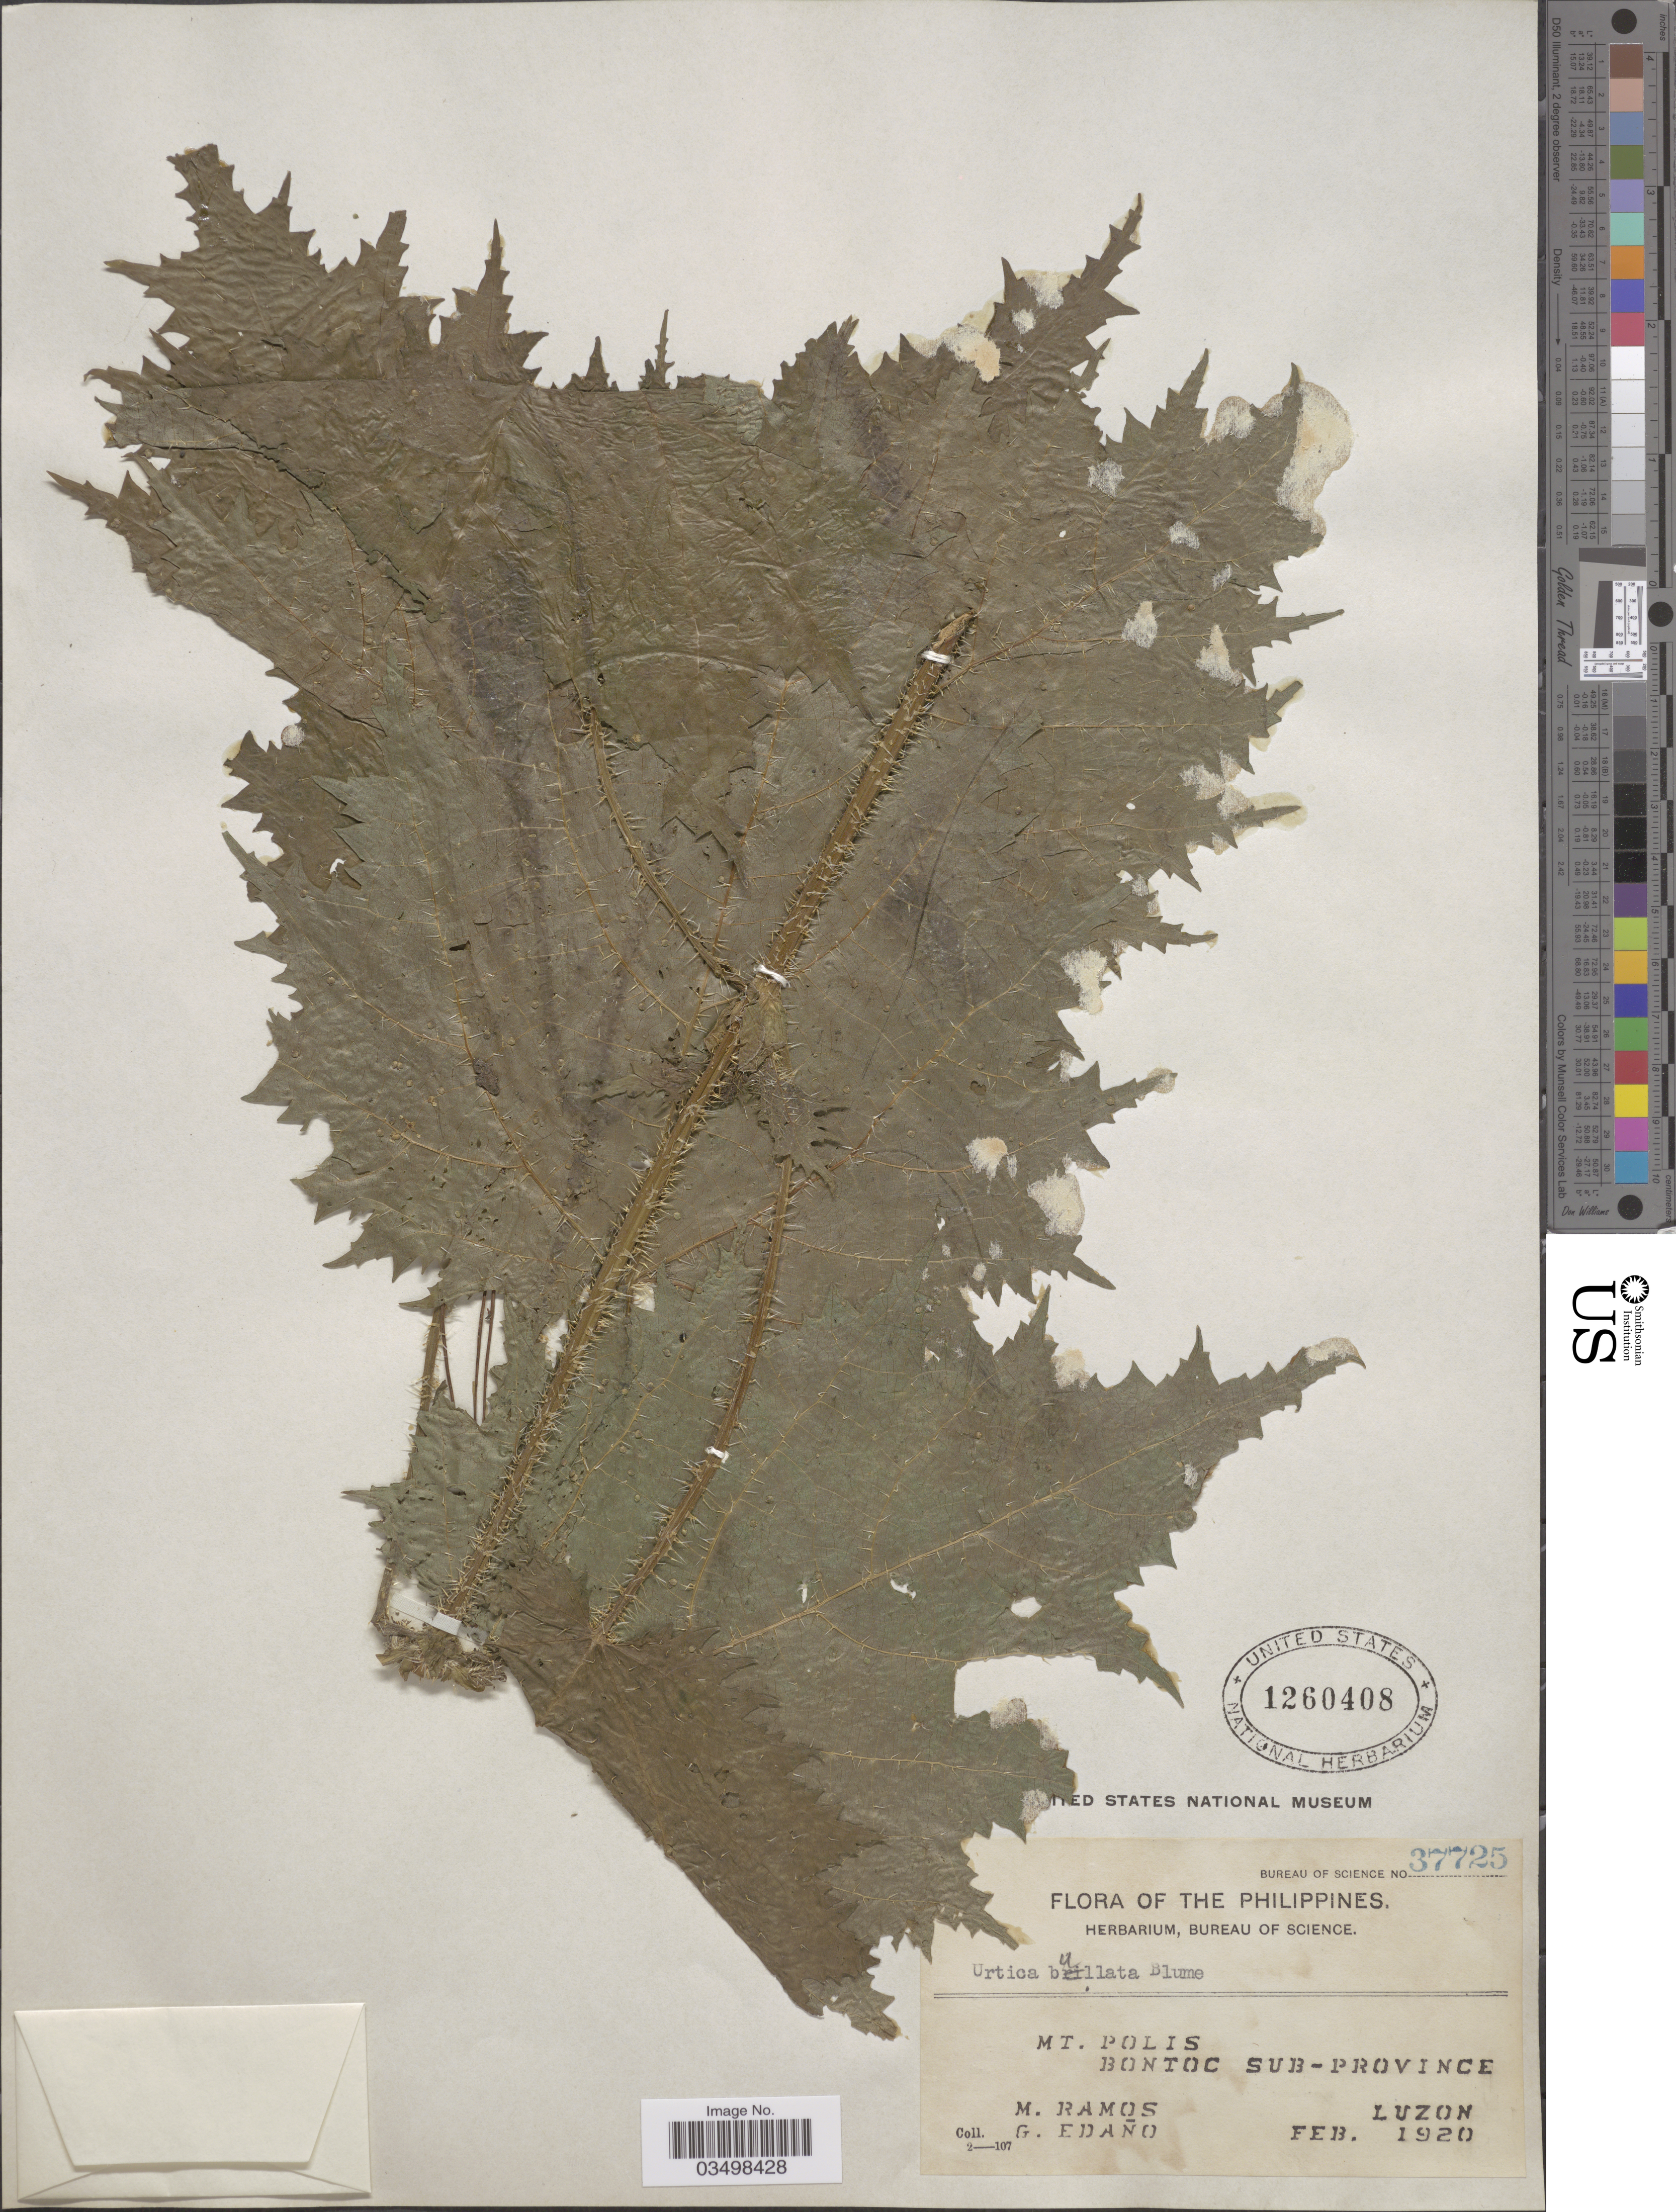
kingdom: Plantae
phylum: Tracheophyta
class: Magnoliopsida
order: Rosales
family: Urticaceae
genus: Urtica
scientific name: Urtica bullata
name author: Blume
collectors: M. Ramos & G. Edaño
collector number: Bureau of science 37725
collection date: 1920-02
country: Philippines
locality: Mt. Polis. Bontoc Sub-province. Luzon.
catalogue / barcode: US 1260408